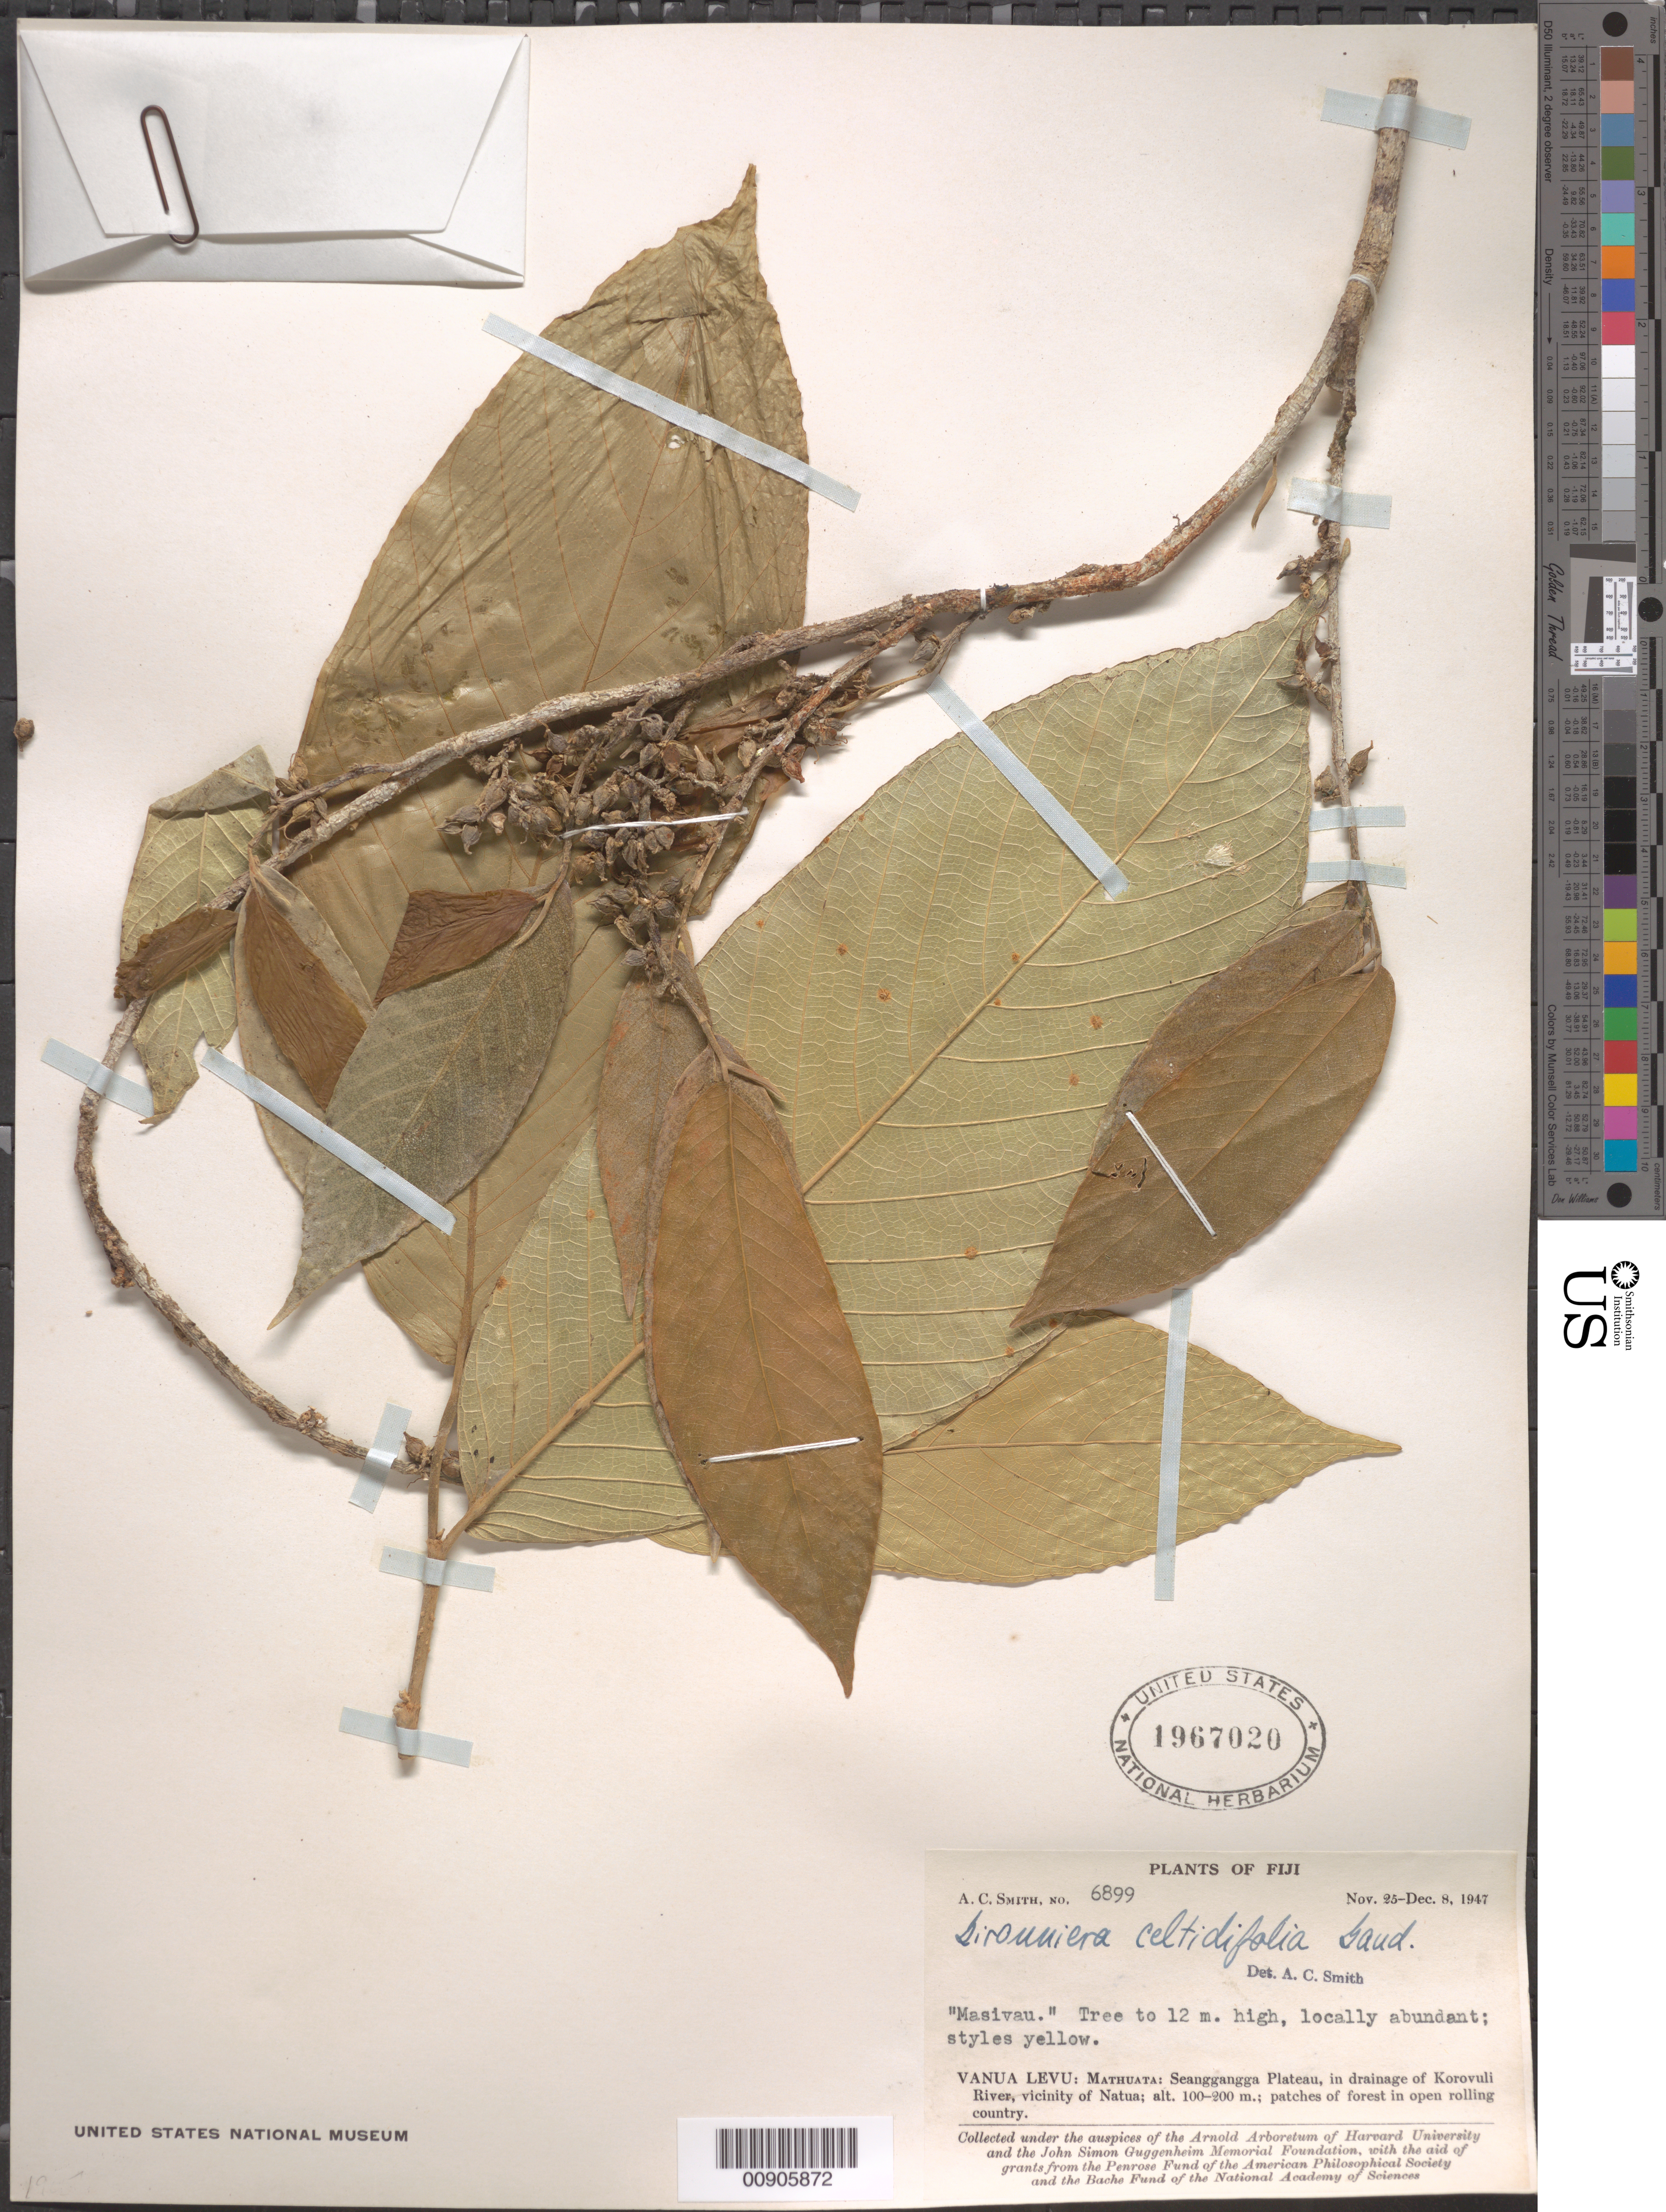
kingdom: Plantae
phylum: Tracheophyta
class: Magnoliopsida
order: Rosales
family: Cannabaceae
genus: Gironniera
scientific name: Gironniera celtidifolia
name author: Gaudich.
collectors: C. A. Smith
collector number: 6899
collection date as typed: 25 Nov 1947 to 08 Dec 1947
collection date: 1947-11-25/1947-12-08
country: Fiji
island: Macuata-i-wai [Mathuata-i-wai]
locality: Mathuata: Seauggangga Plateau, in drainage of Korovuli River, vicinity of Natua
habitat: patches of forest in open rolling country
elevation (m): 100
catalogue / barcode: US 1967020